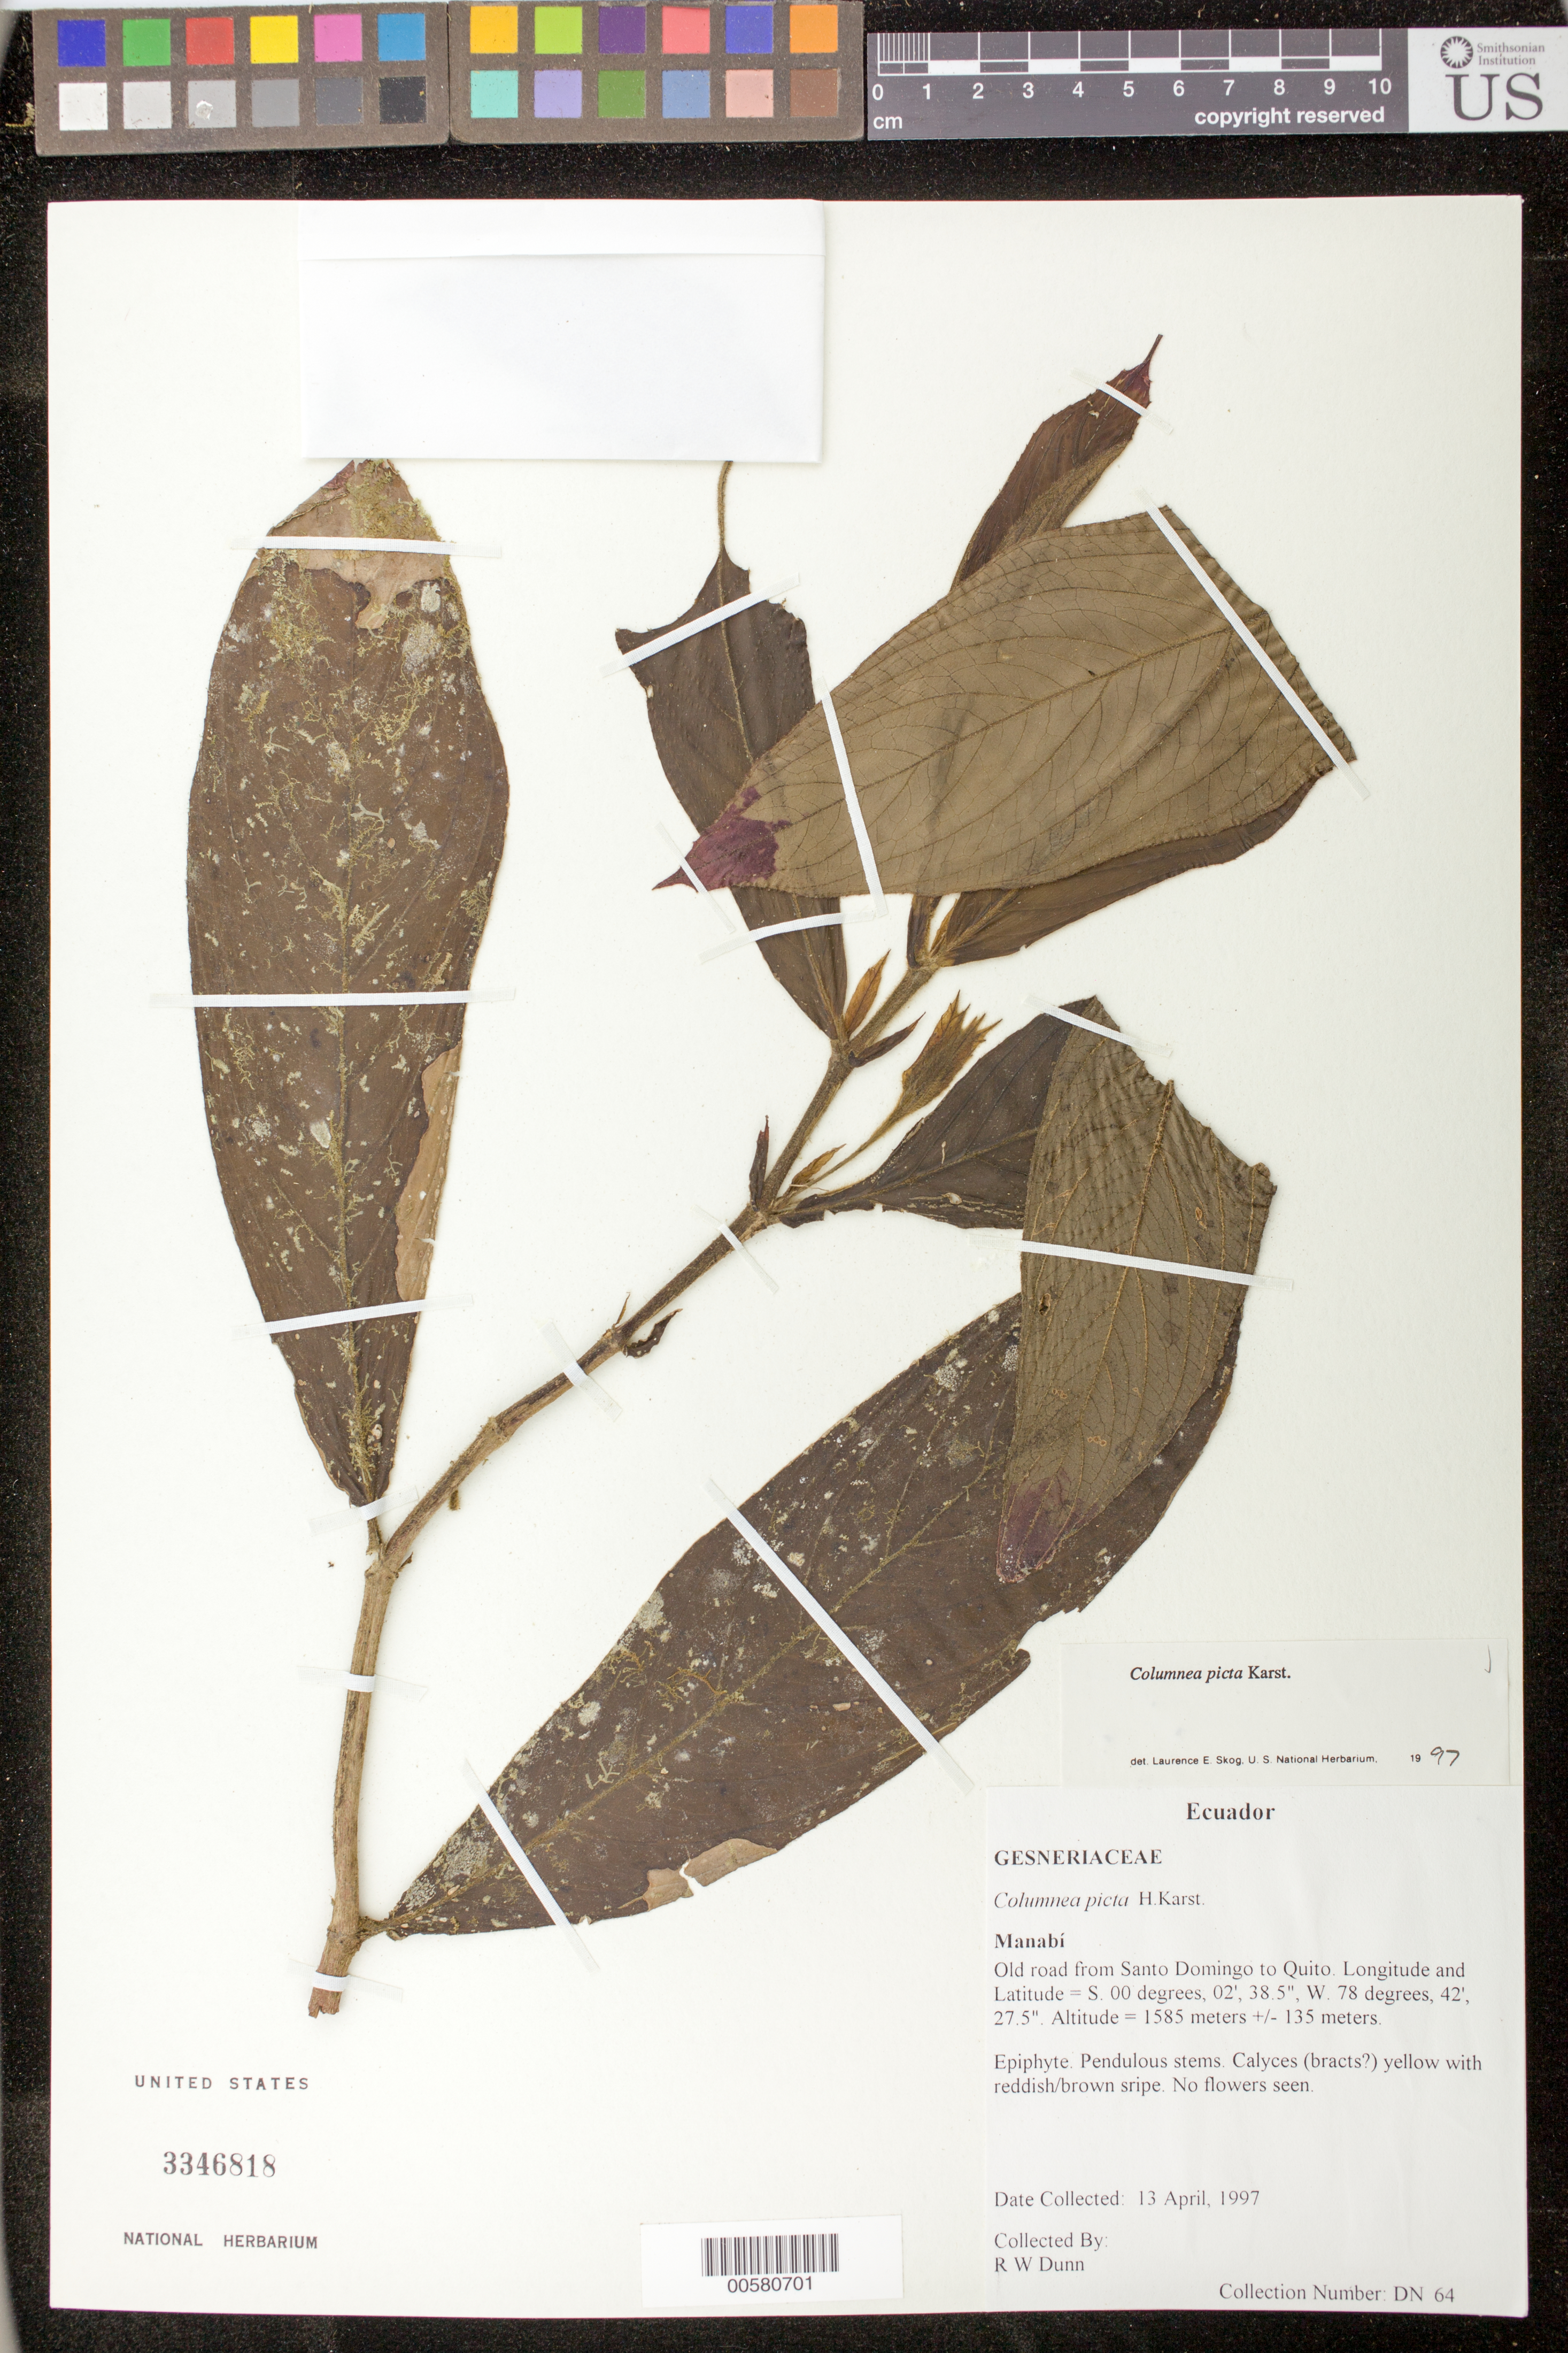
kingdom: Plantae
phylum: Tracheophyta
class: Magnoliopsida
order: Lamiales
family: Gesneriaceae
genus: Columnea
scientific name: Columnea karsteniana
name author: Singh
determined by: Skog, Laurence E.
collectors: R. Dunn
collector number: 64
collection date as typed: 13 Apr 1997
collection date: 1997-04-13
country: Ecuador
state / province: Pichincha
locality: Old road from Santo Domingo to Quito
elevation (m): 1400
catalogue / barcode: US 3346818